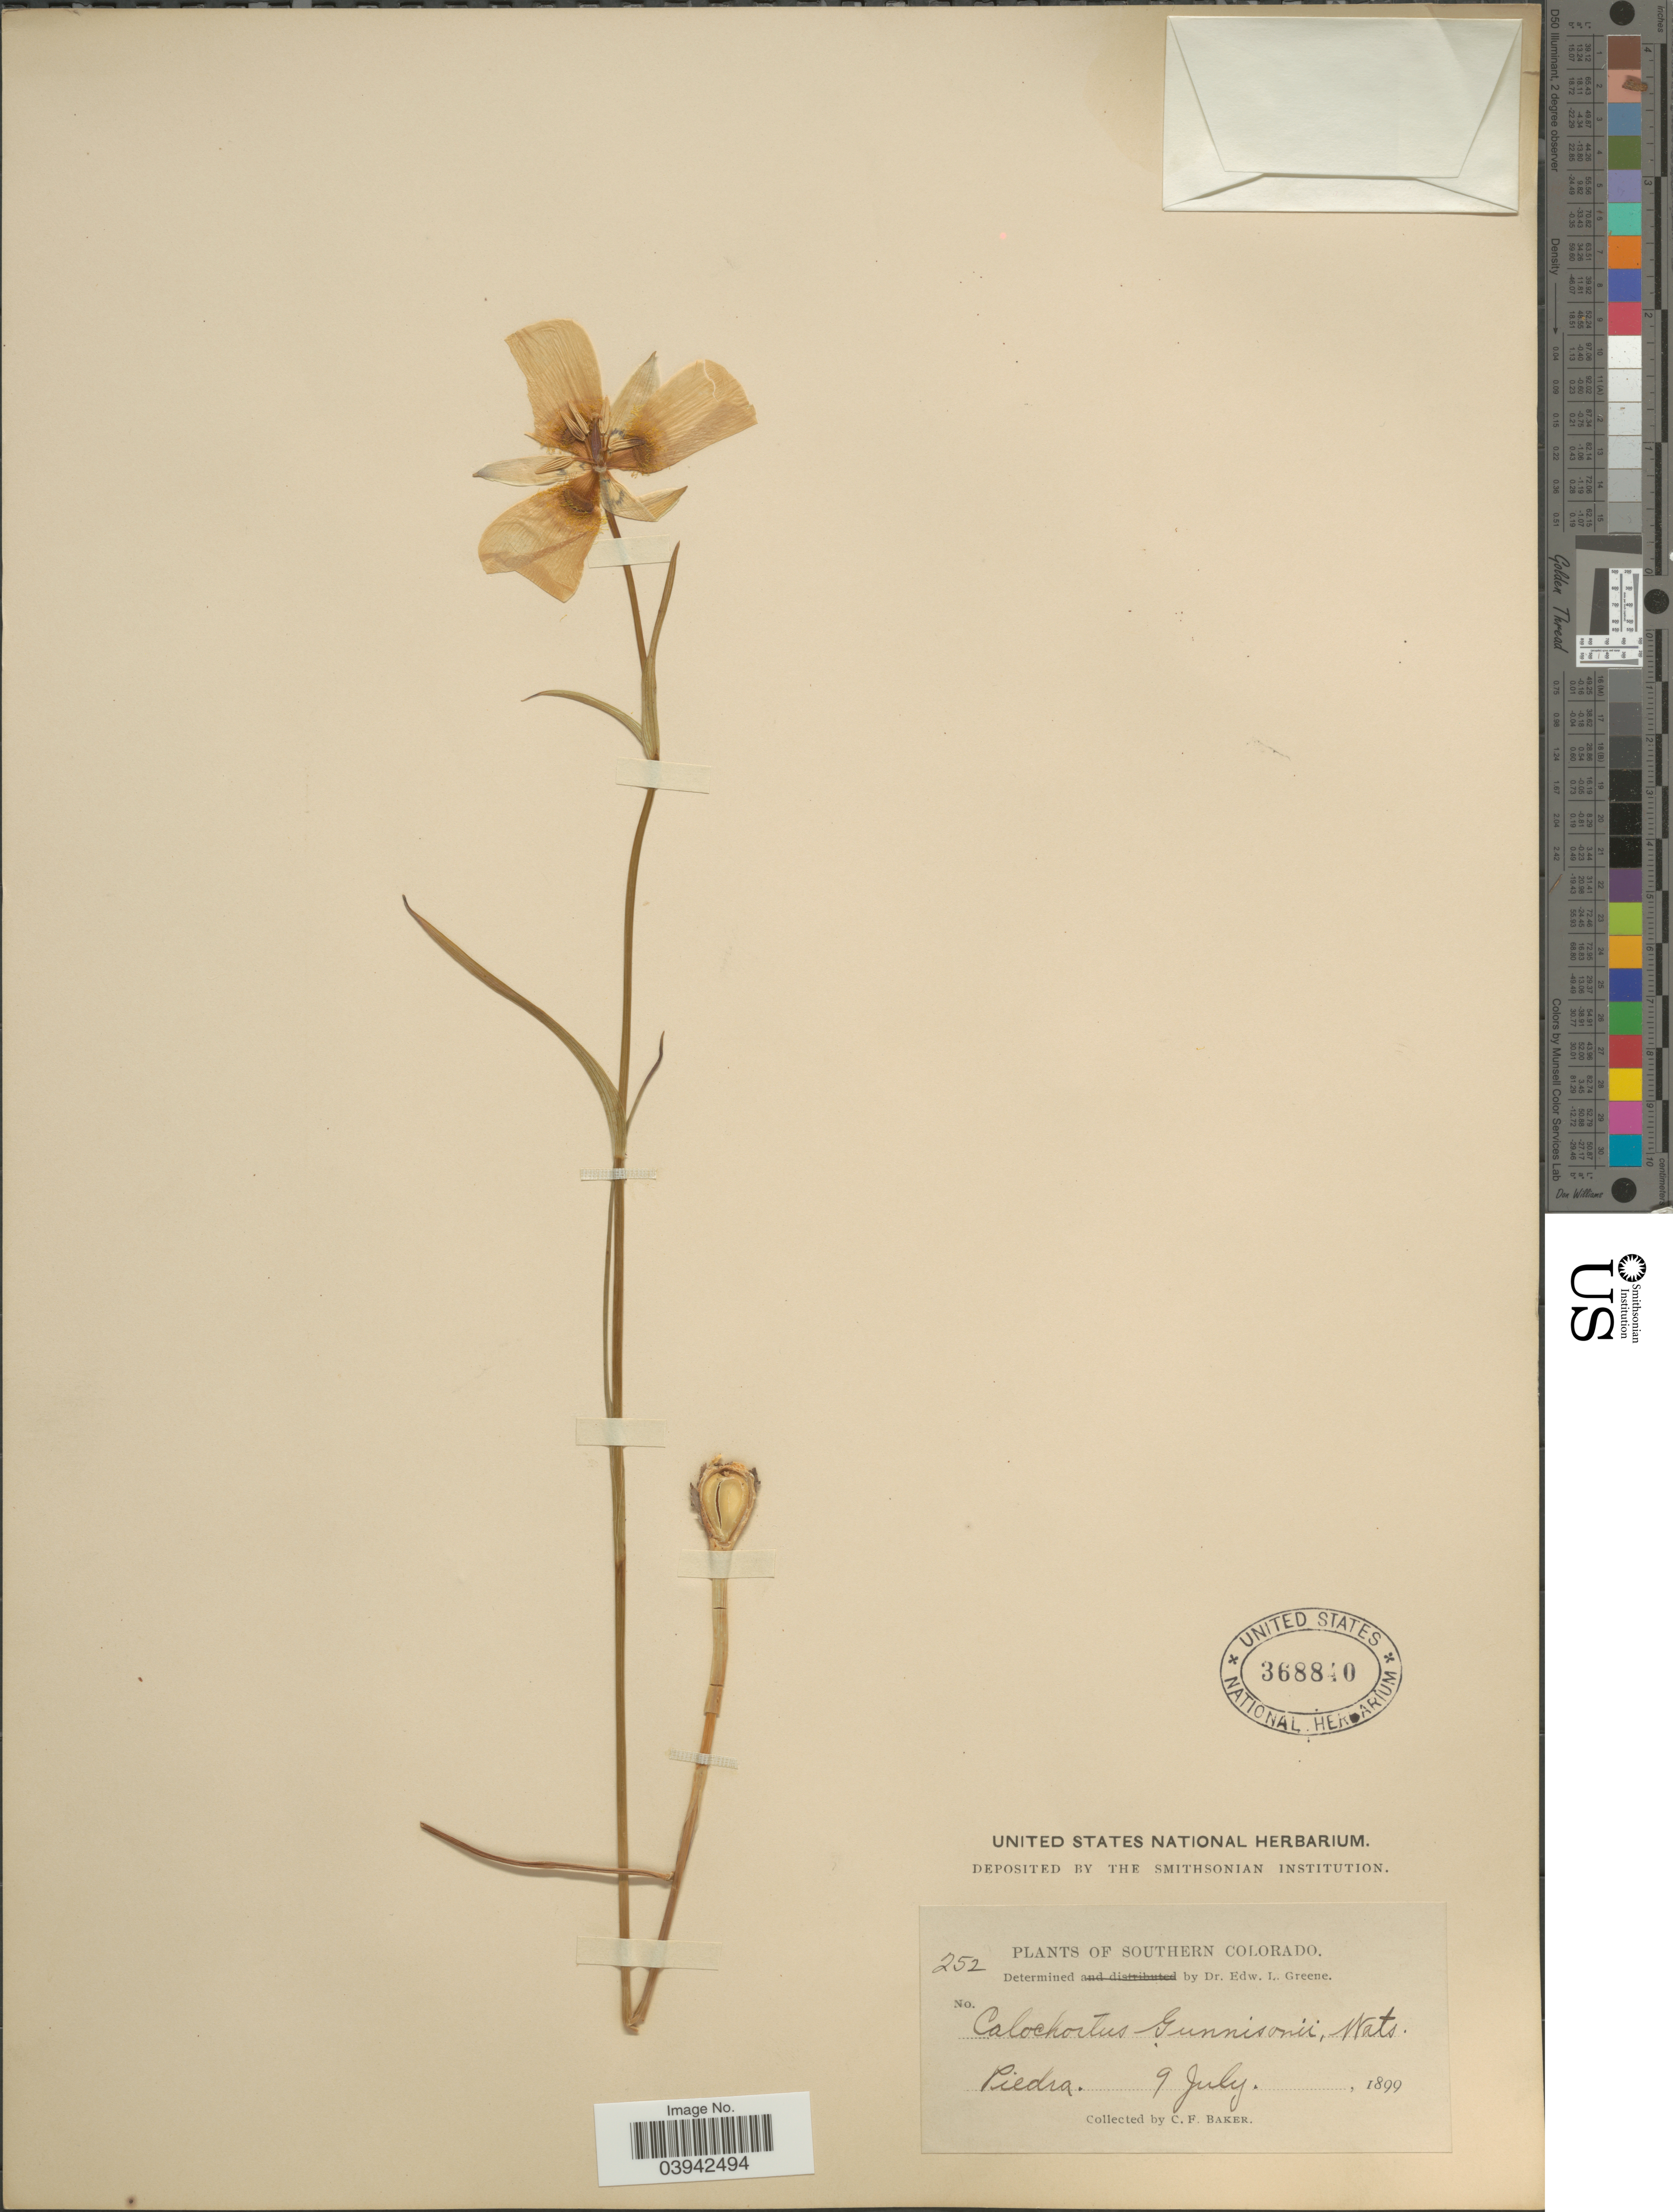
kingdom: Plantae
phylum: Tracheophyta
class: Liliopsida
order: Liliales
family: Liliaceae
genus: Calochortus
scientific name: Calochortus gunnisonii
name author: S. Watson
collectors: C. F. Baker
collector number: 252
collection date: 1899-07-09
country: United States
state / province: Colorado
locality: Southern Colorado. Piedra.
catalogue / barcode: US 368840